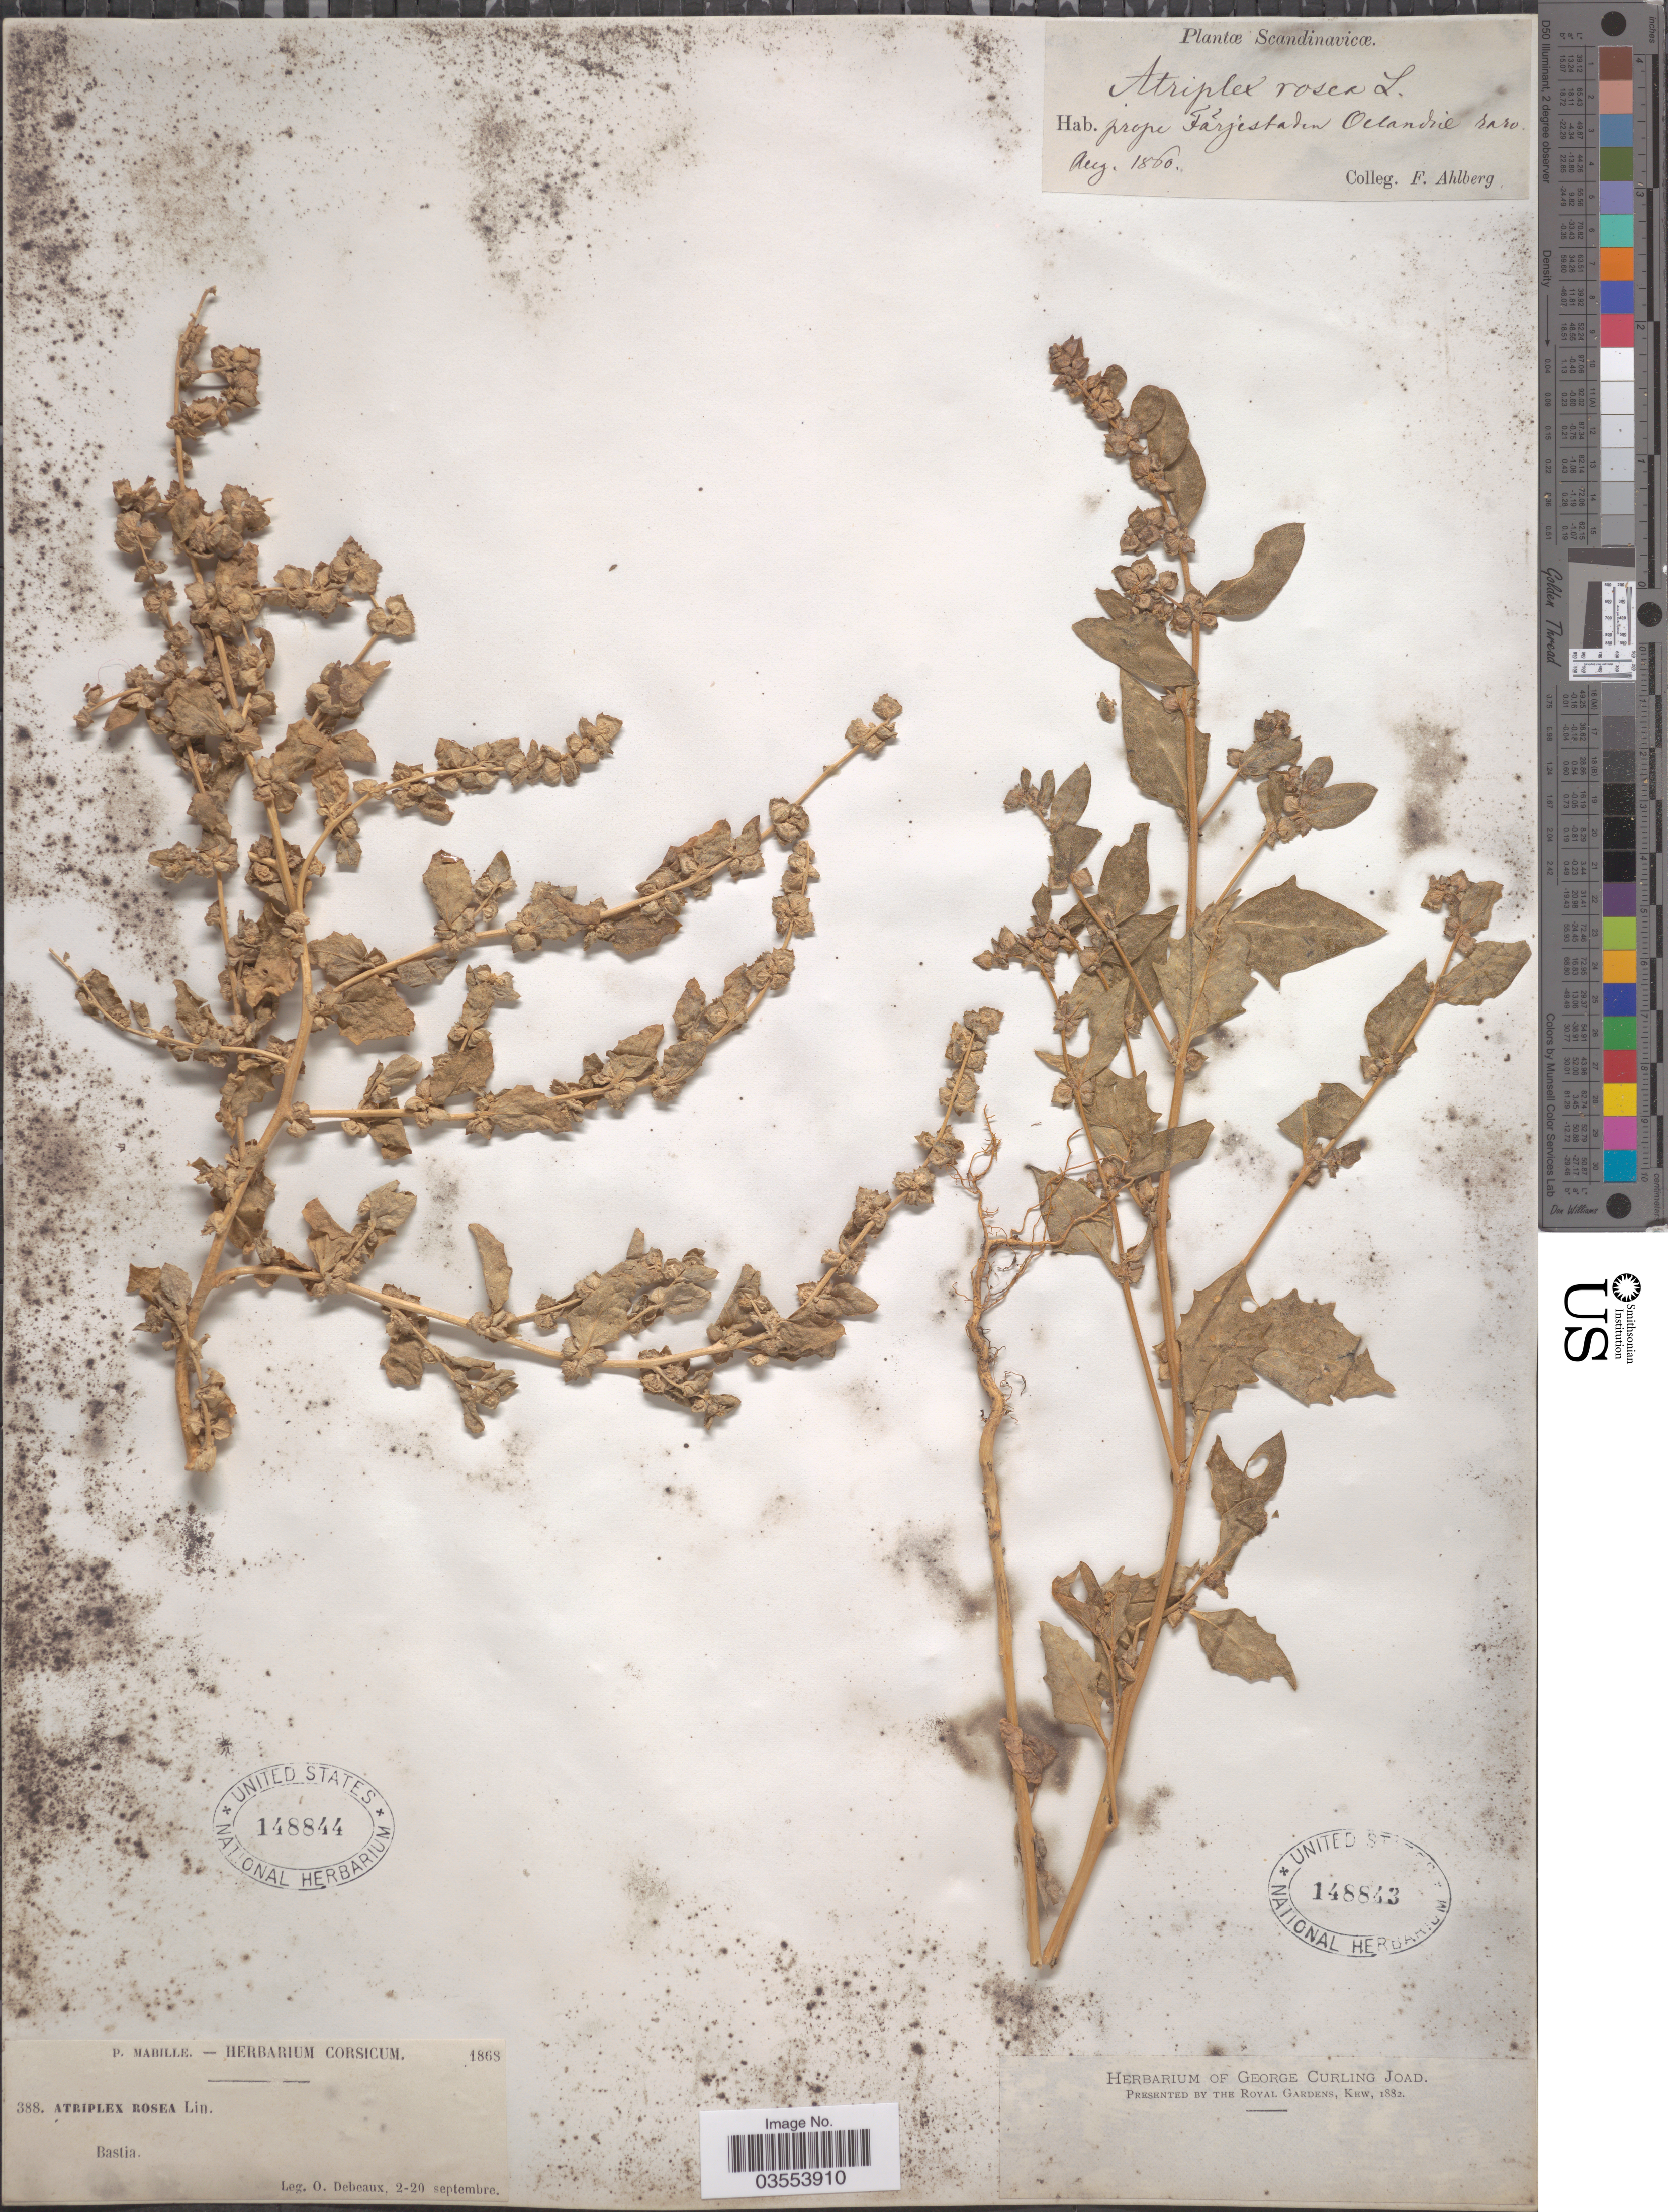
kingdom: Plantae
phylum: Tracheophyta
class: Magnoliopsida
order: Caryophyllales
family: Amaranthaceae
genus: Atriplex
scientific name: Atriplex rosea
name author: L.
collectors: O. Debeaux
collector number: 388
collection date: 1868-09-02/1868-09-20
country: France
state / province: Corsica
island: Corse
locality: Bastia.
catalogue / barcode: US 148844